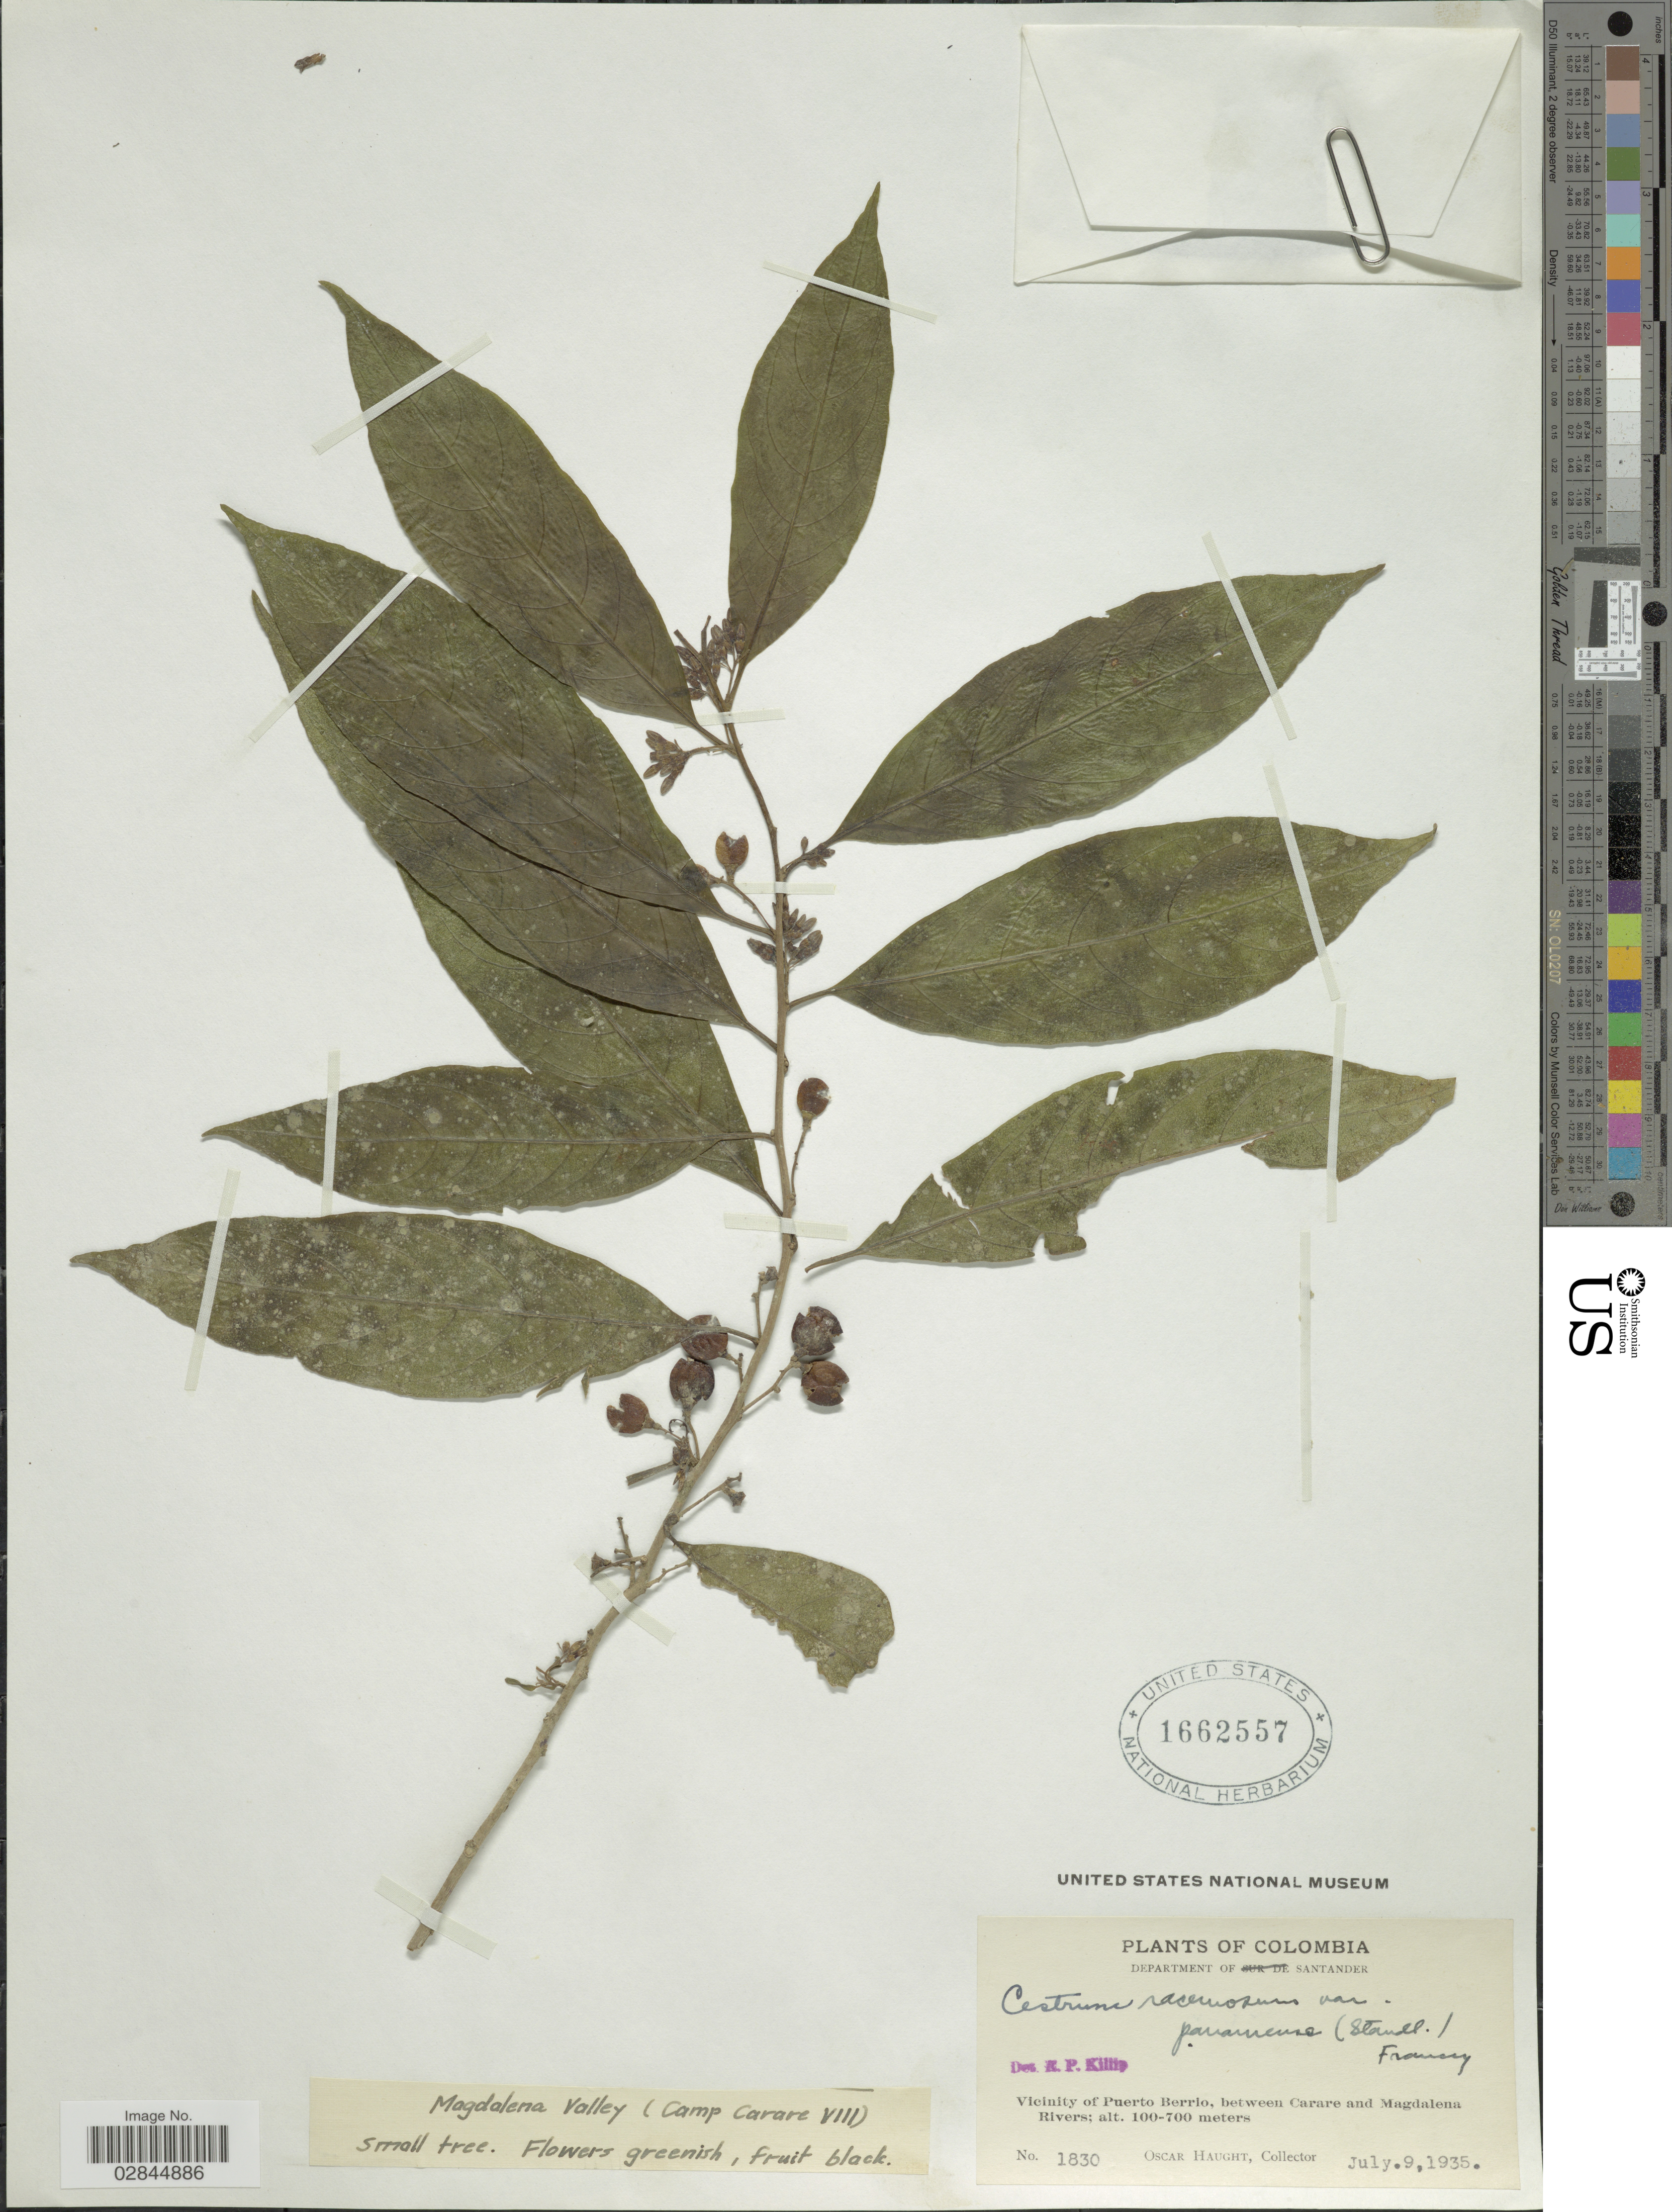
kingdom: Plantae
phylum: Tracheophyta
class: Magnoliopsida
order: Solanales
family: Solanaceae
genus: Cestrum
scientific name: Cestrum racemosum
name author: Ruiz & Pav.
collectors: O. Haught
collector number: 1830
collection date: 1935-07-09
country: Colombia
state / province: Santander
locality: Department of Santander. Vicinity of Puerto Berrio, between Carare and Magdalena Rivers.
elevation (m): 100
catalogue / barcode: US 1662557